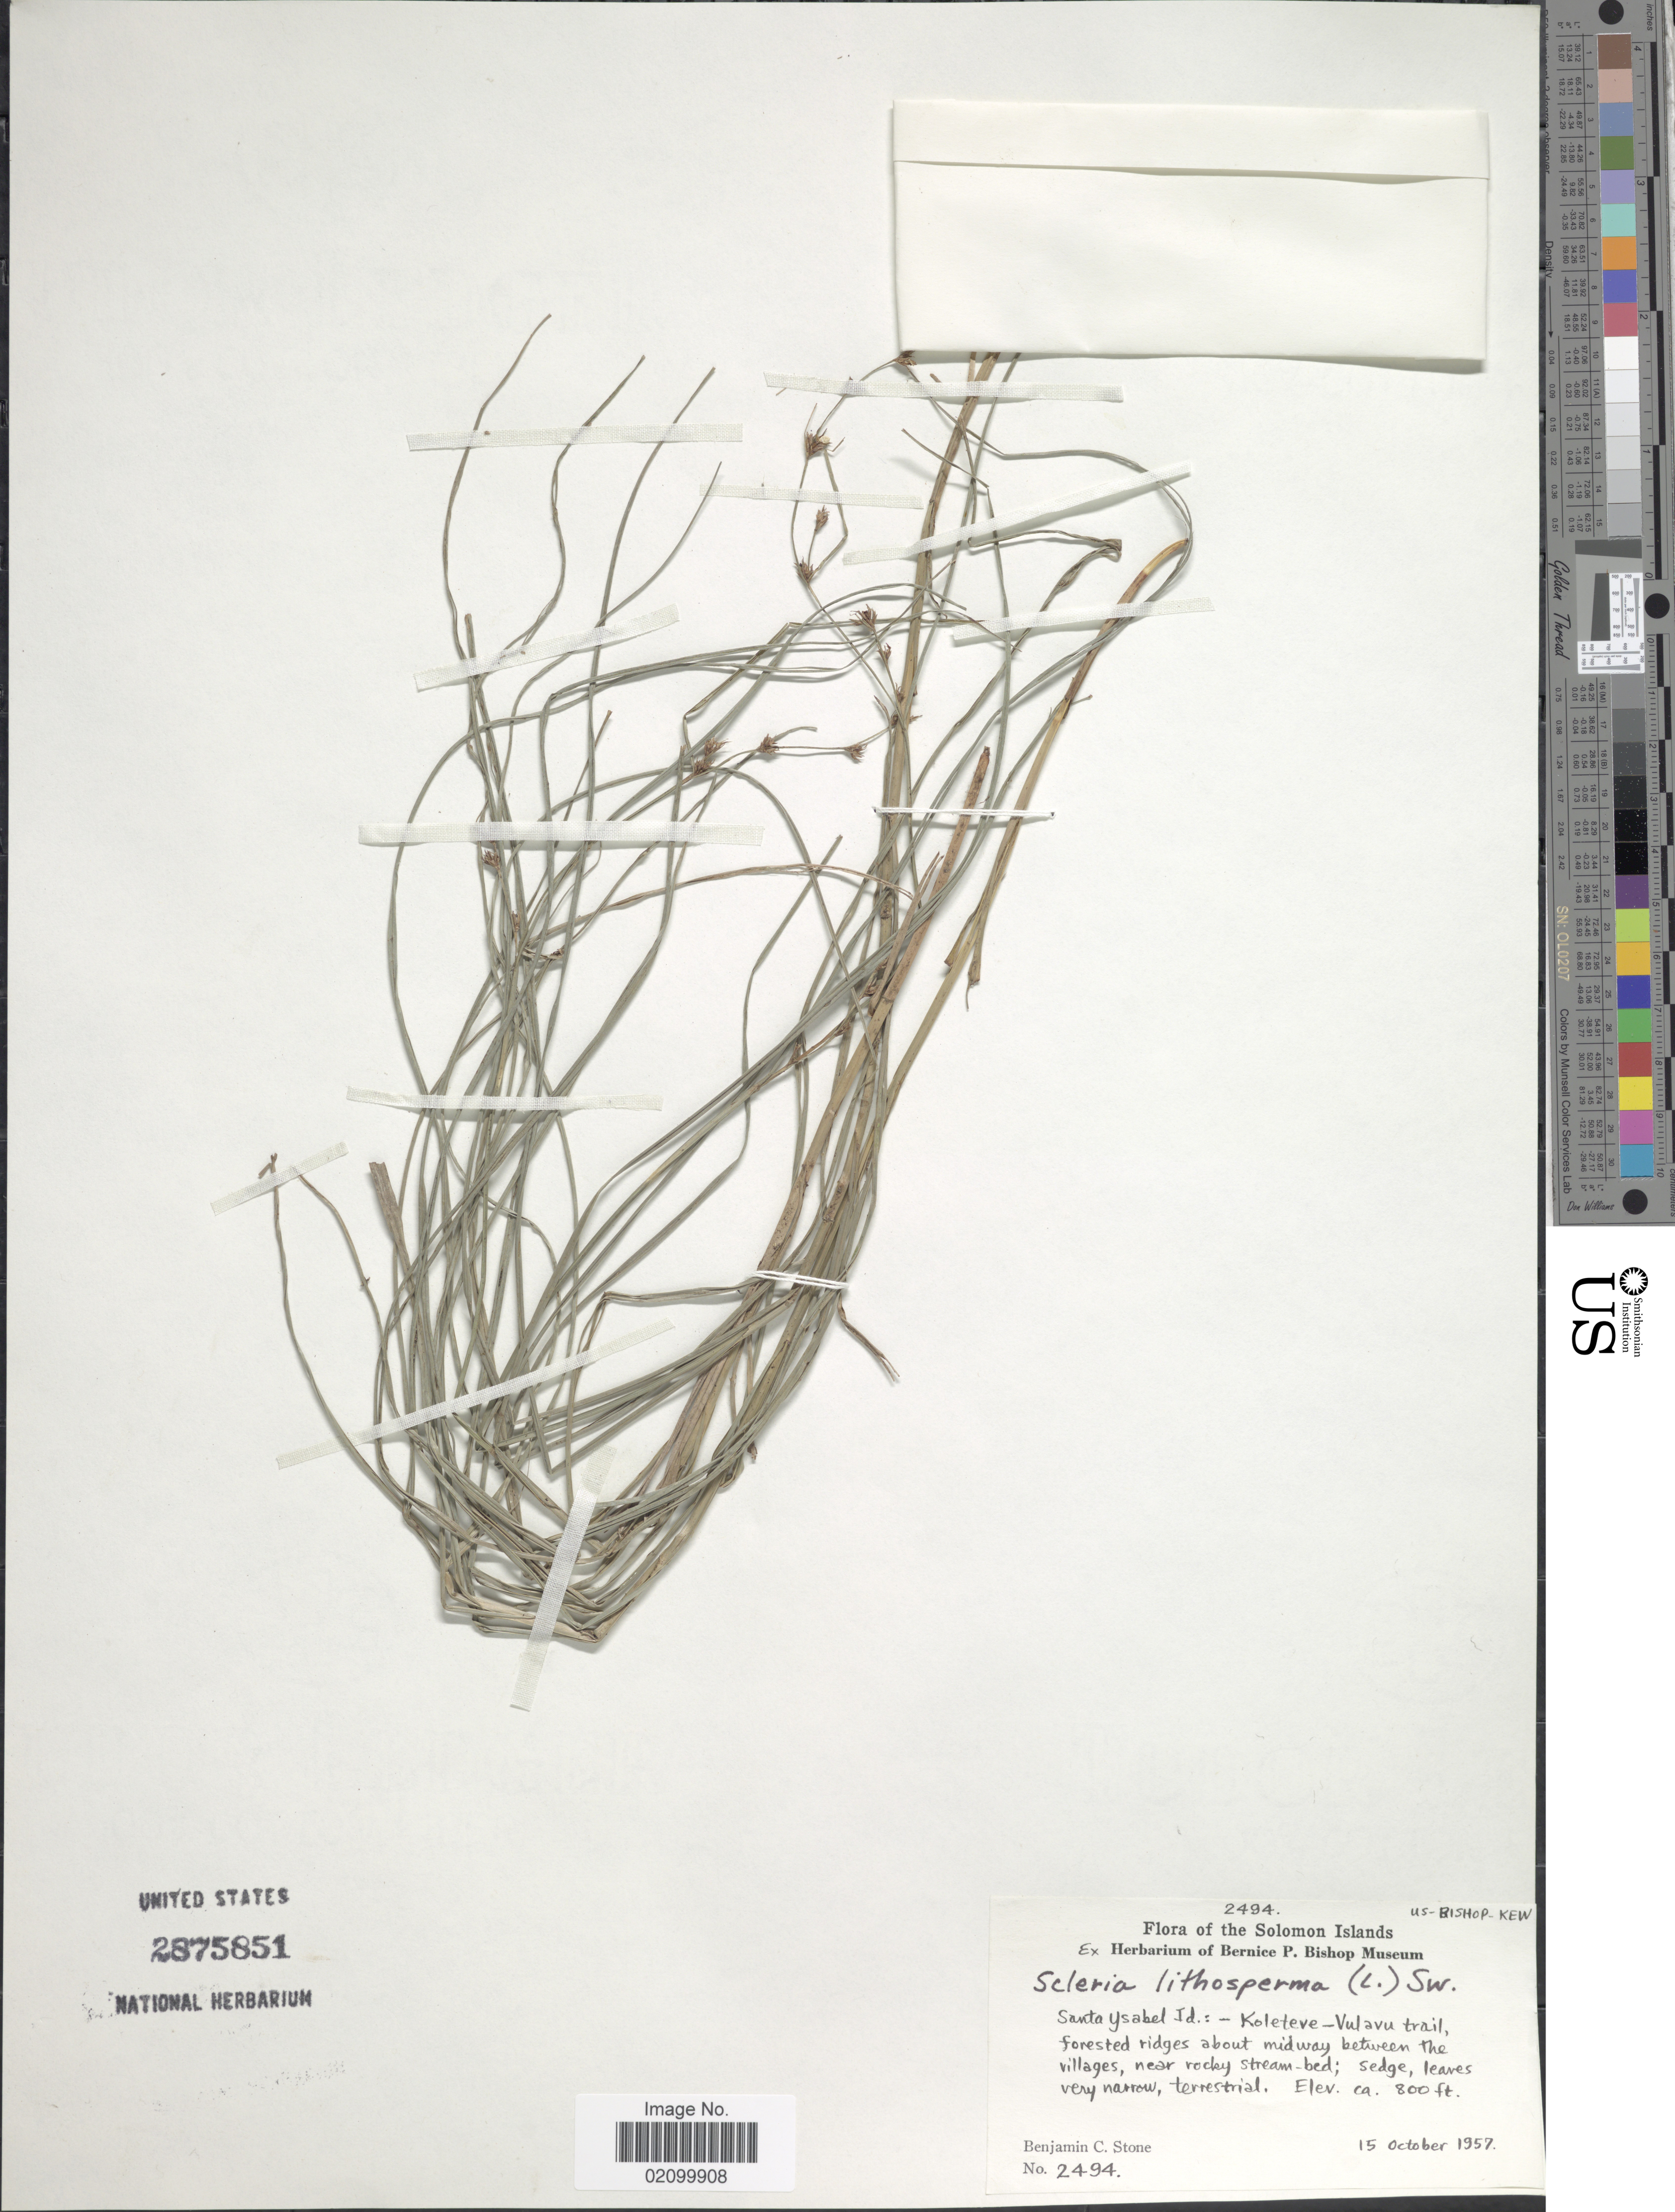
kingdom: Plantae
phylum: Tracheophyta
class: Liliopsida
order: Poales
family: Cyperaceae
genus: Scleria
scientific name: Scleria lithosperma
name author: (L.) Sw.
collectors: B. C. Stone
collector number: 2494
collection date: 1957-10-15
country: Solomon Islands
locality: Santa Ysabel Id.: - Koleteve- Vulavu trail, forested ridges about midway between the villages, near rocky stream- bed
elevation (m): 244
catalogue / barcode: US 2875851